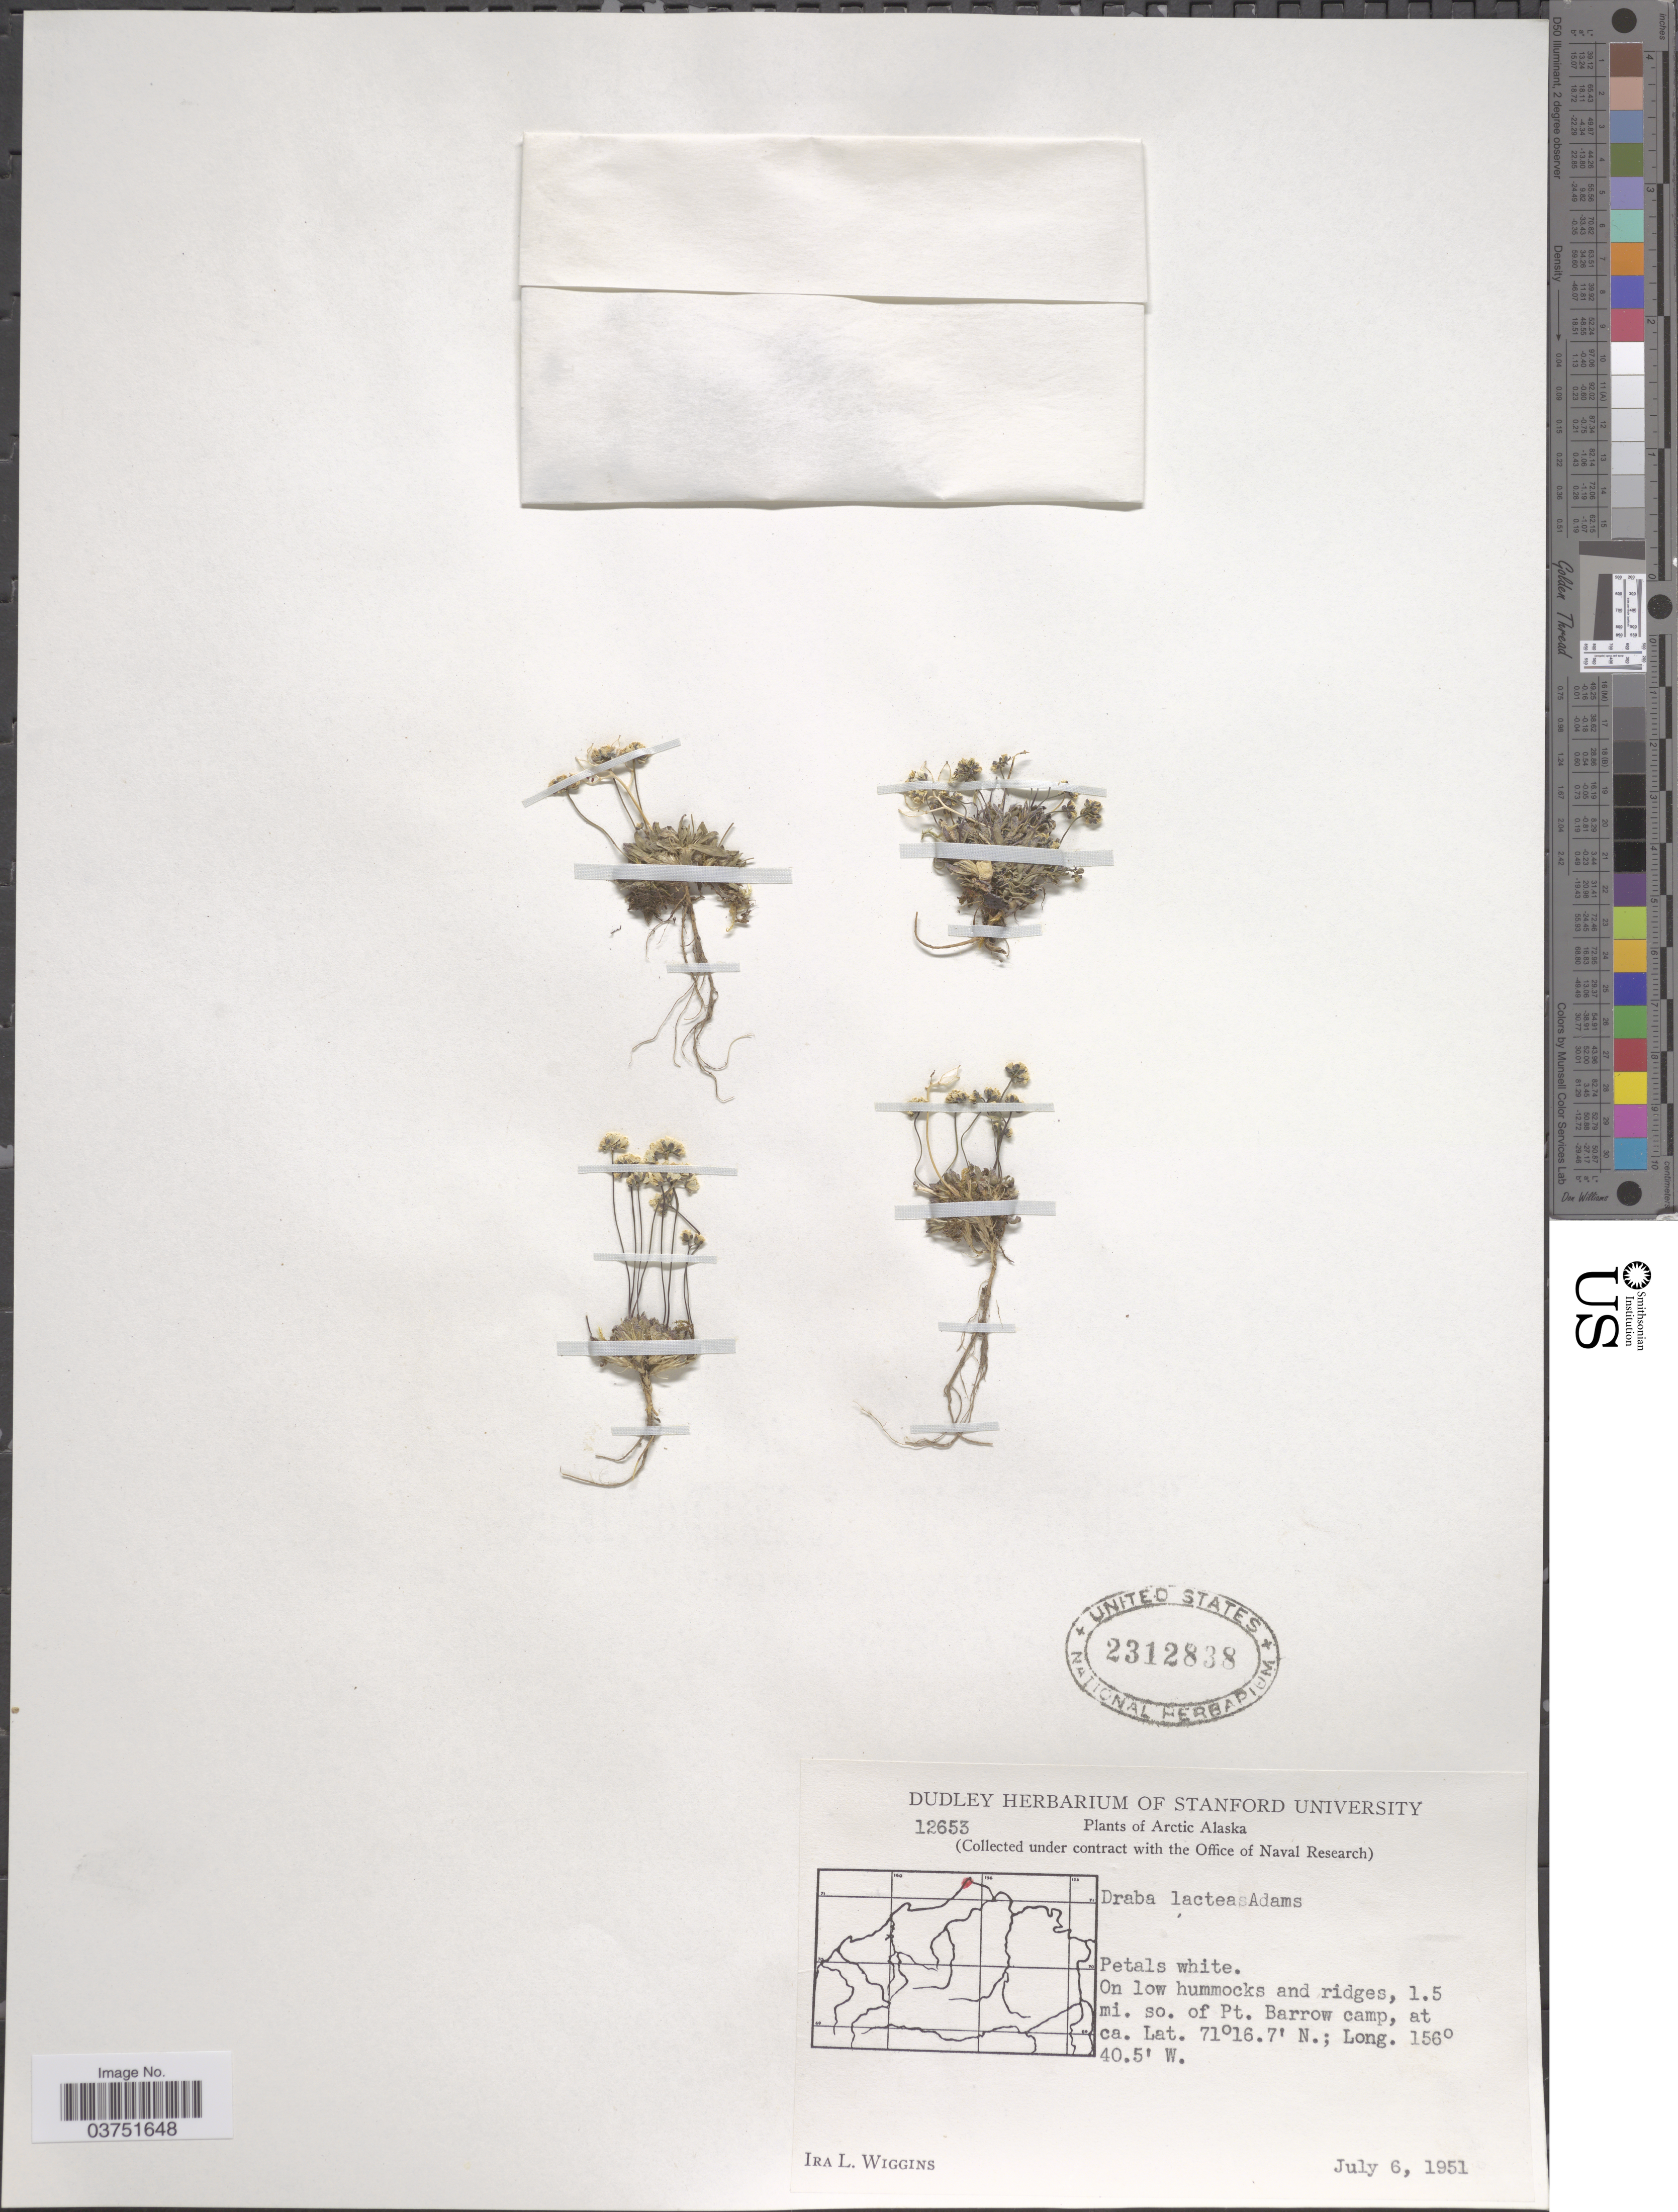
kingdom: Plantae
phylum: Tracheophyta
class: Magnoliopsida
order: Brassicales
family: Brassicaceae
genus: Draba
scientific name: Draba lactea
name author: Adams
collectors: I. L. Wiggins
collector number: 12653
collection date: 1951-07-06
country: United States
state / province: Alaska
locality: Arctic. On low hummocks and ridges, 1.5 mi. so. of Pt. Barrow camp.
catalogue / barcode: US 2312838